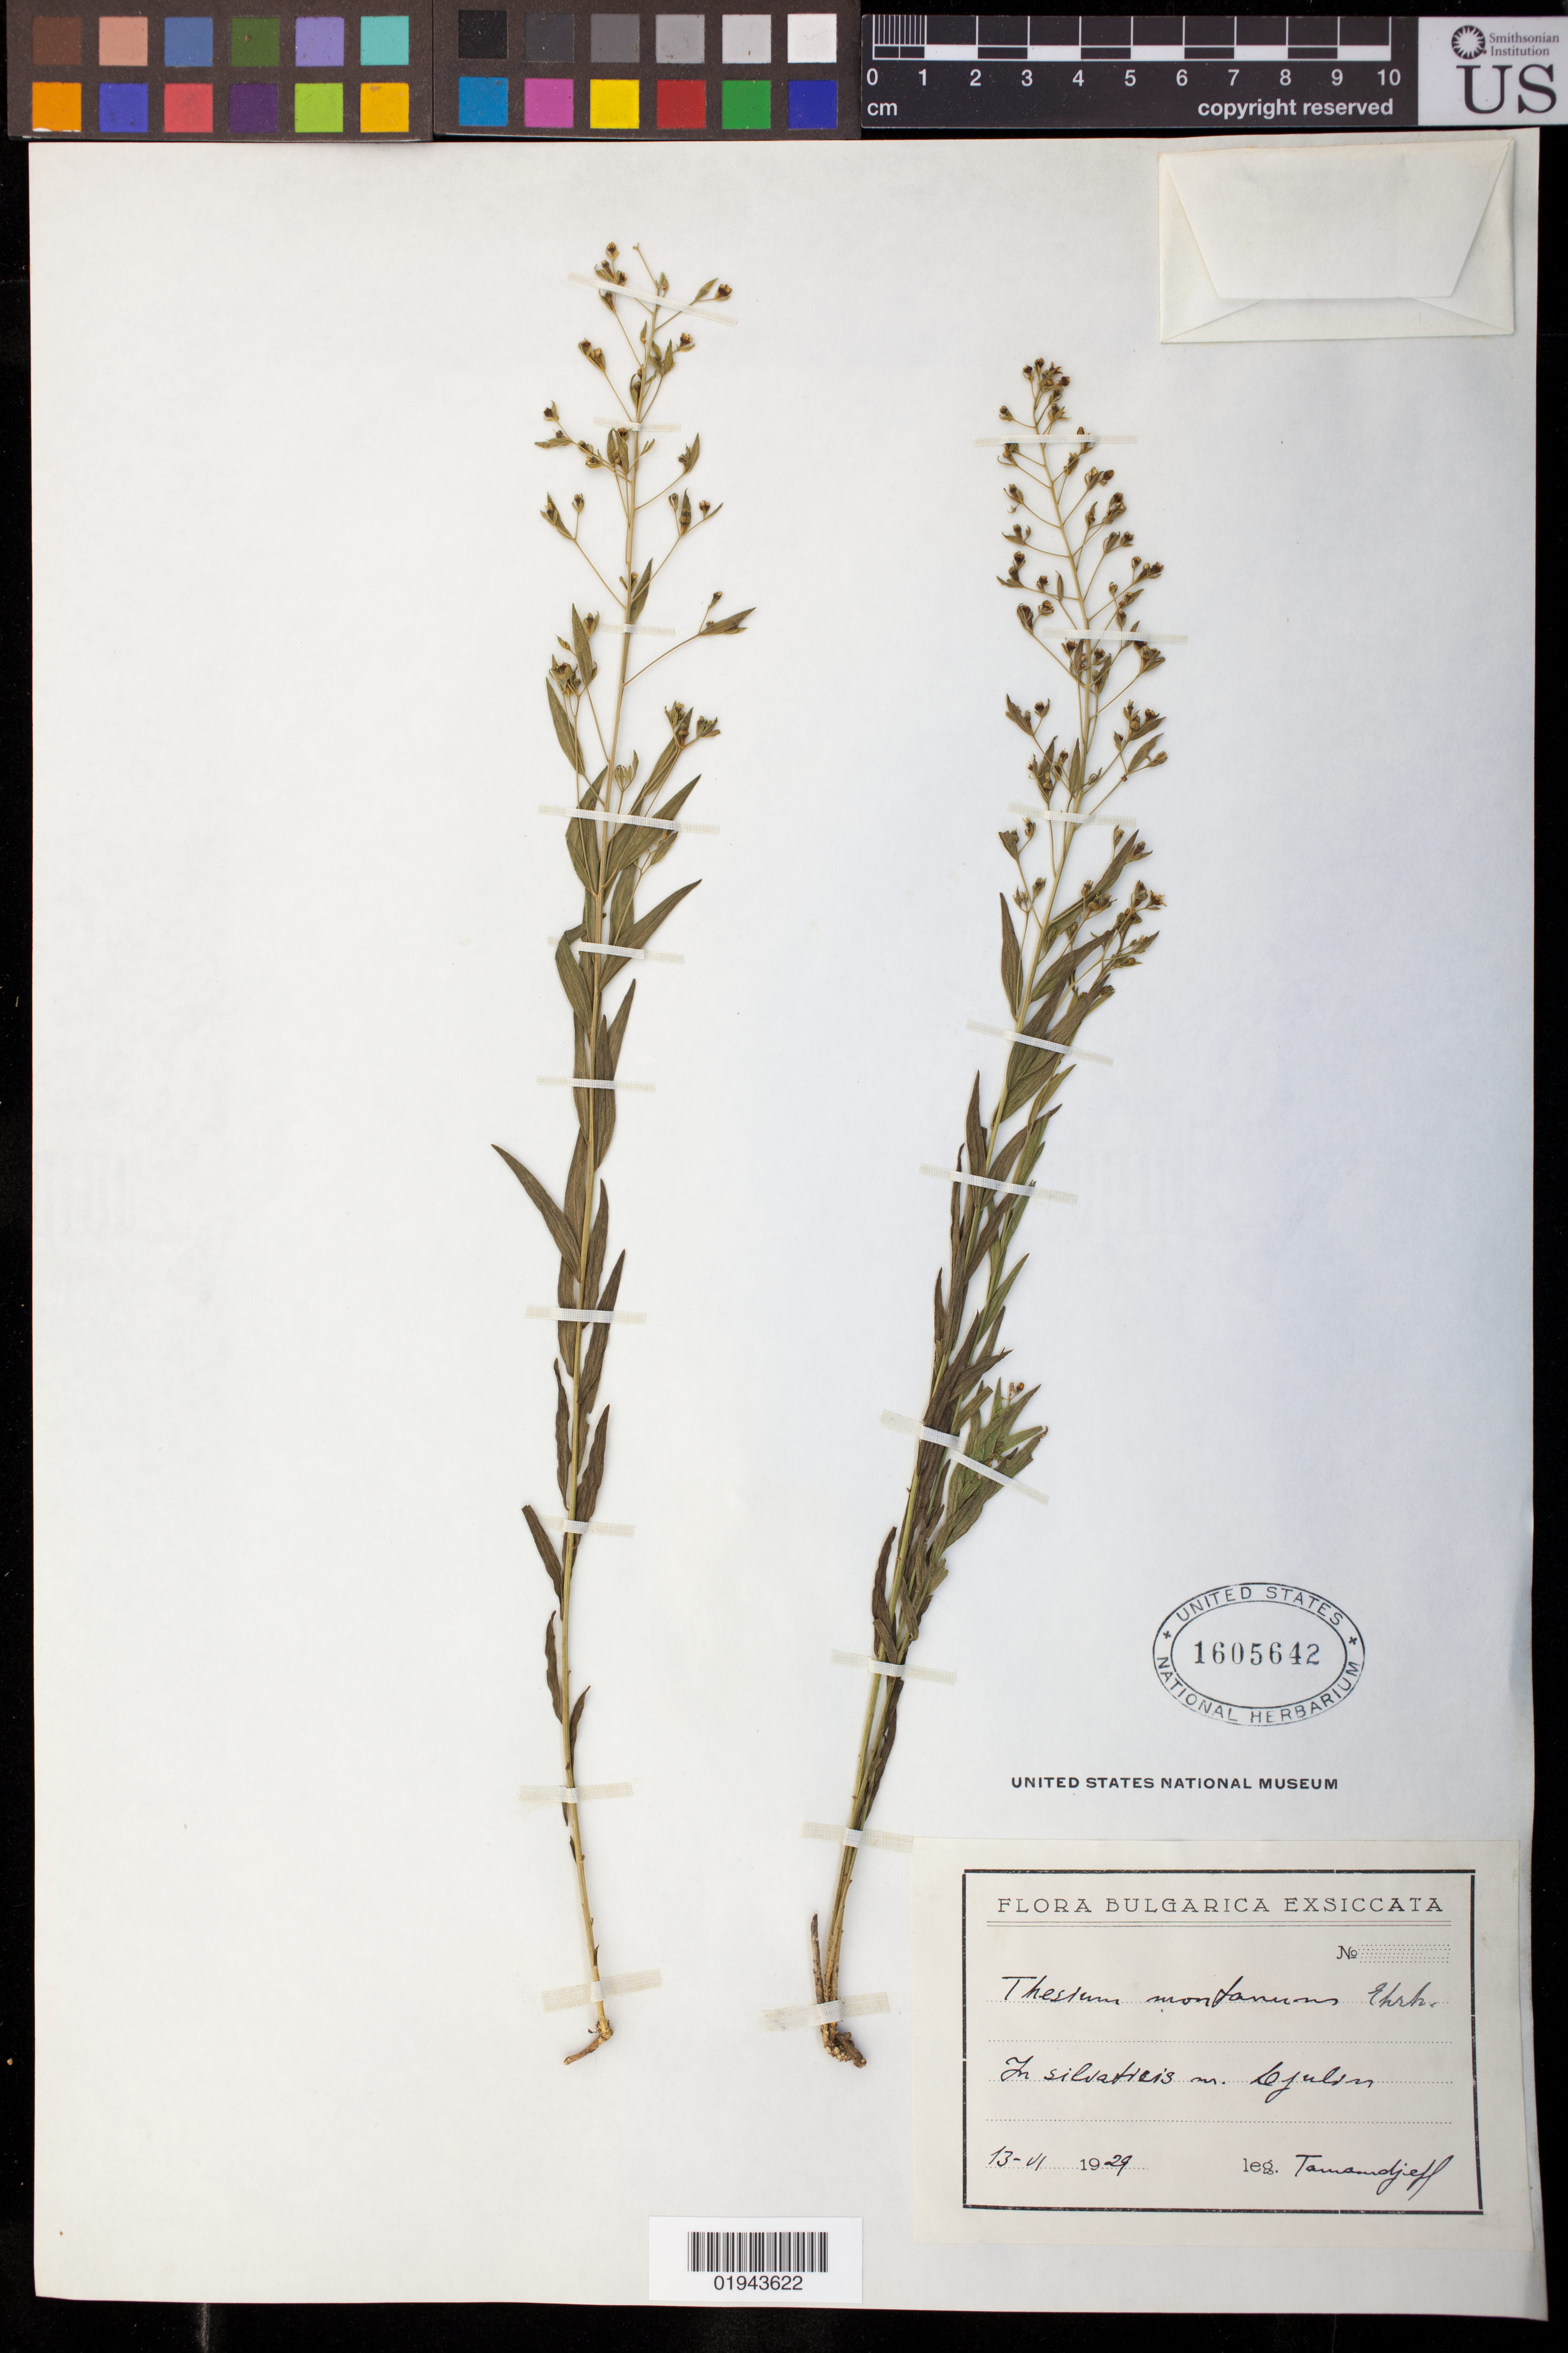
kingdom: Plantae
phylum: Tracheophyta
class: Magnoliopsida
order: Santalales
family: Thesiaceae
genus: Thesium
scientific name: Thesium montanum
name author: Ehrh. ex Hoffm.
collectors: -. Tamamdjeff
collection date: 1929-06-13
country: Bulgaria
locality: Cjulrn [?]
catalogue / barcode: US 1605642